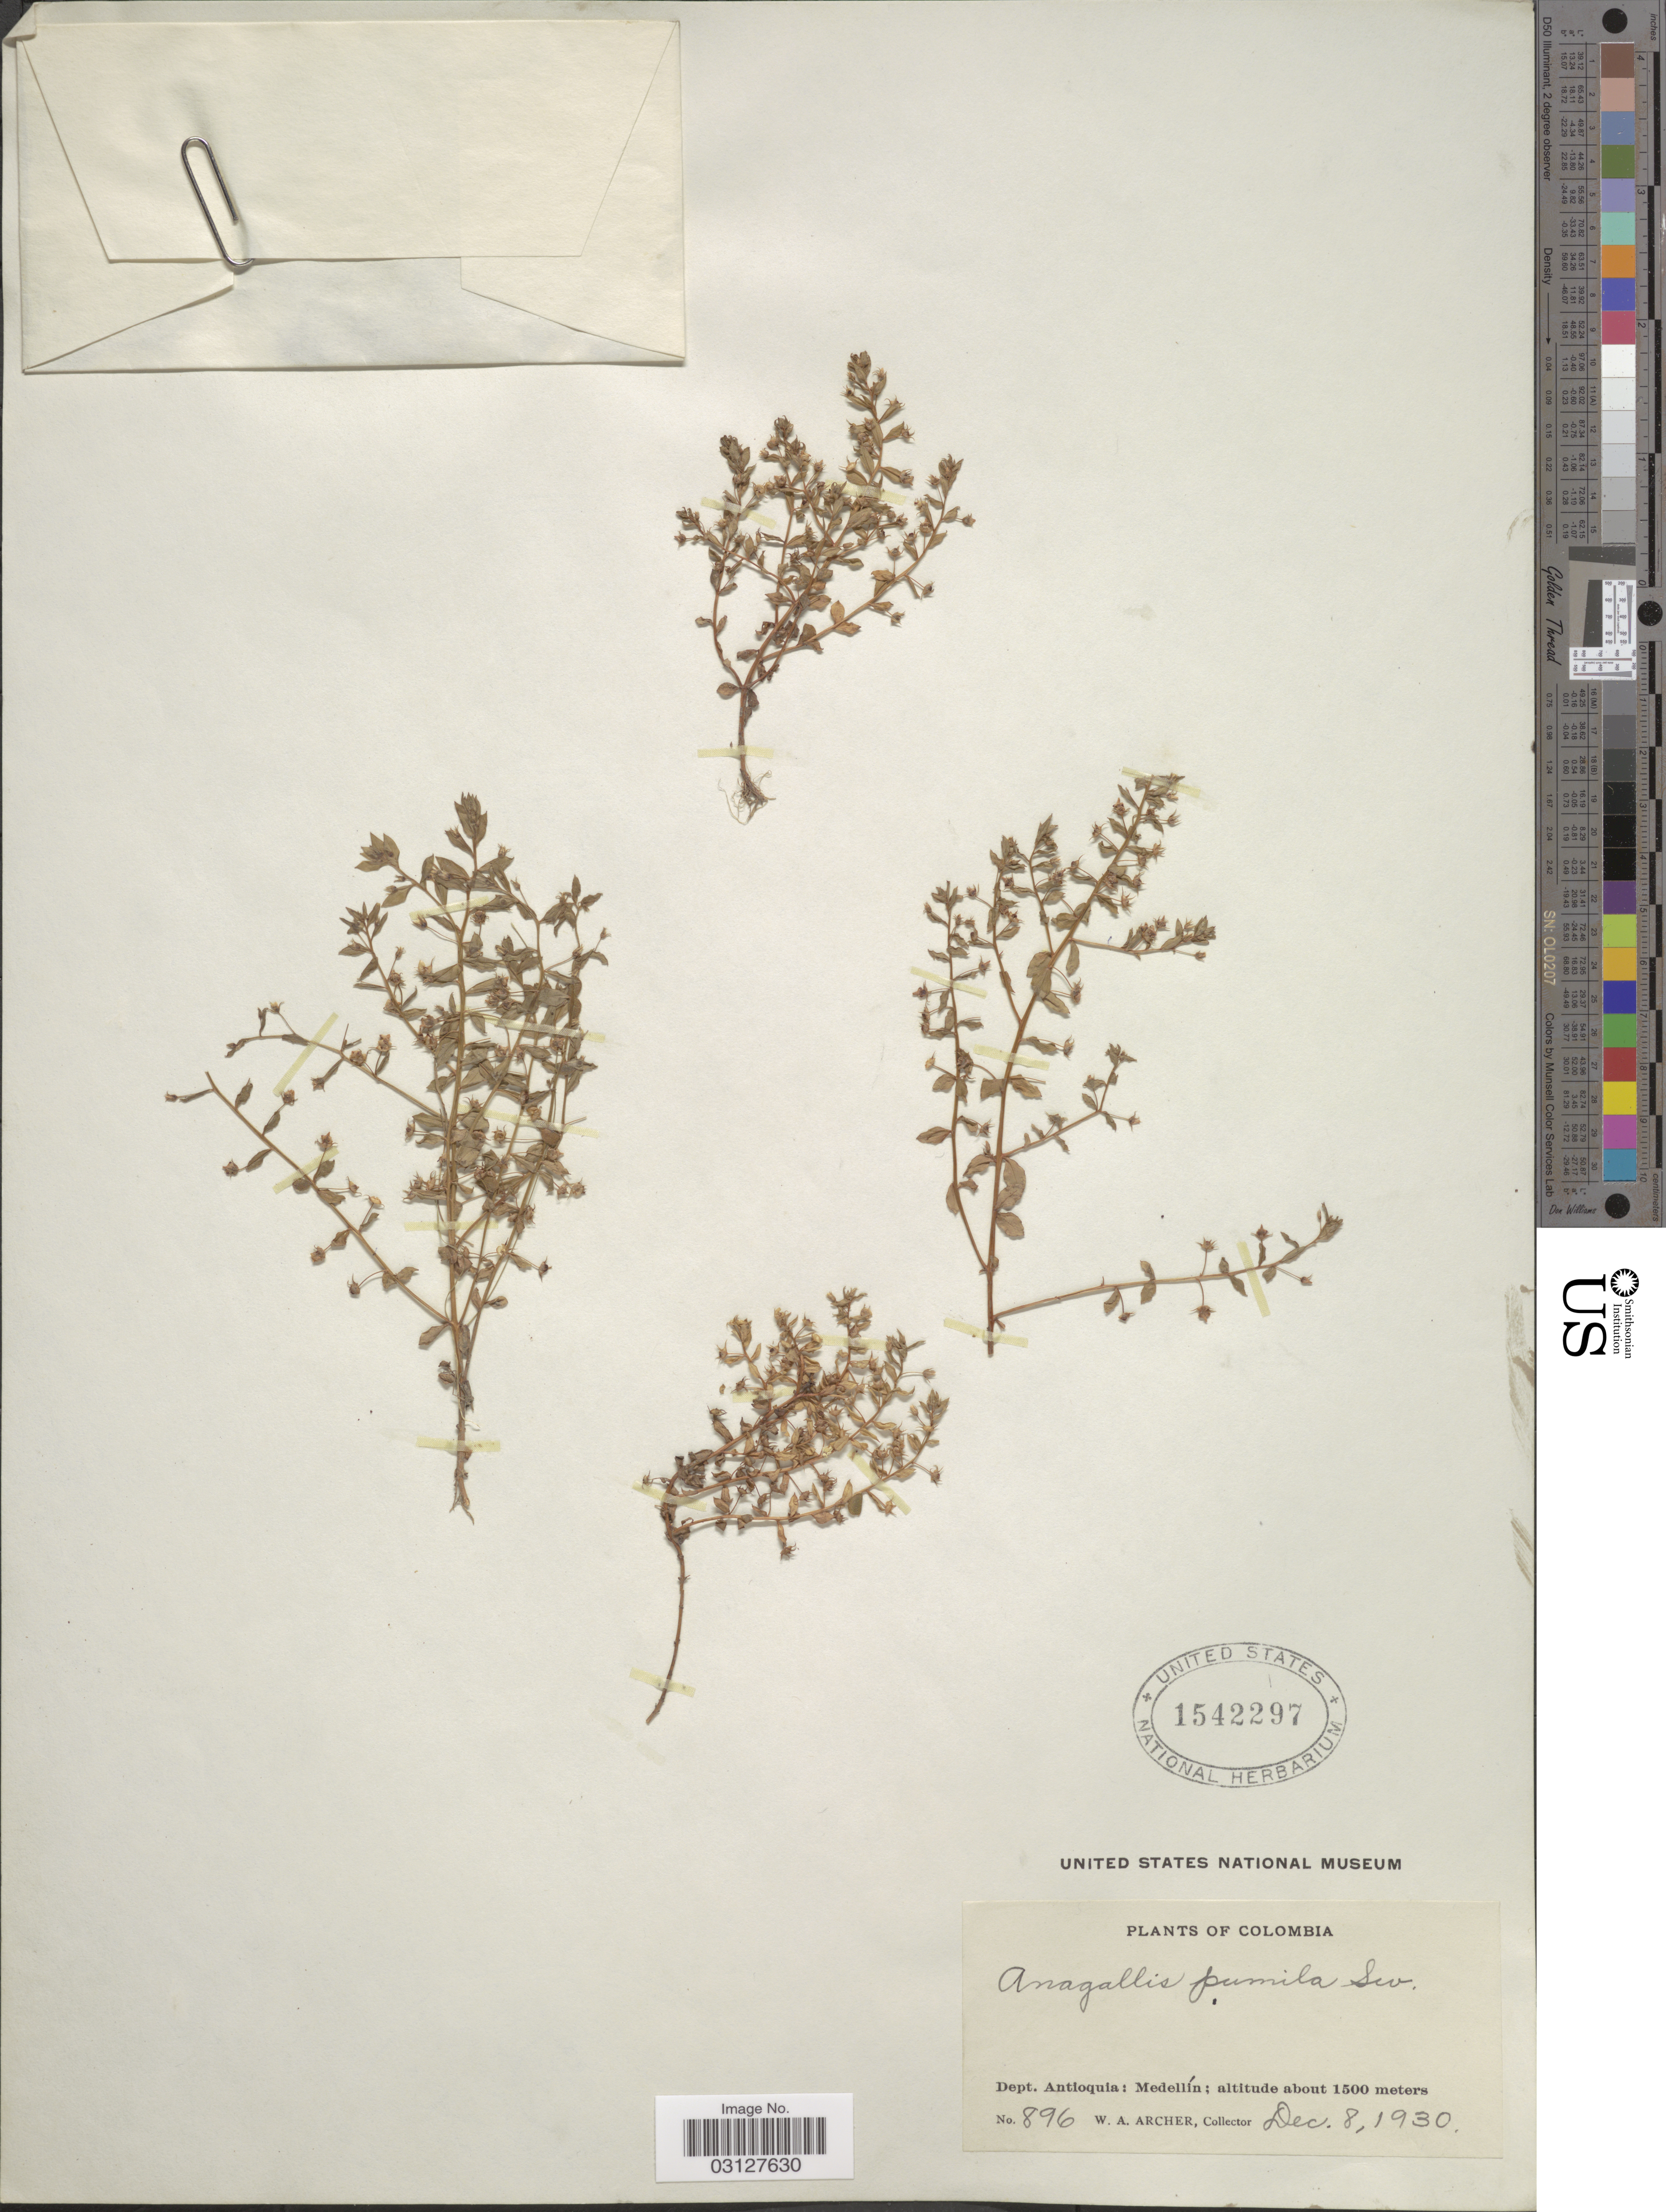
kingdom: Plantae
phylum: Tracheophyta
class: Magnoliopsida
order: Ericales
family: Primulaceae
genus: Anagallis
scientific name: Anagallis pumila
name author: Sw.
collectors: W. Archer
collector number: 896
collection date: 1930-12-08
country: Colombia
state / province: Antioquia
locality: Dept. Antioquia: Medellín.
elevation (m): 1500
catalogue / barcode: US 1542297